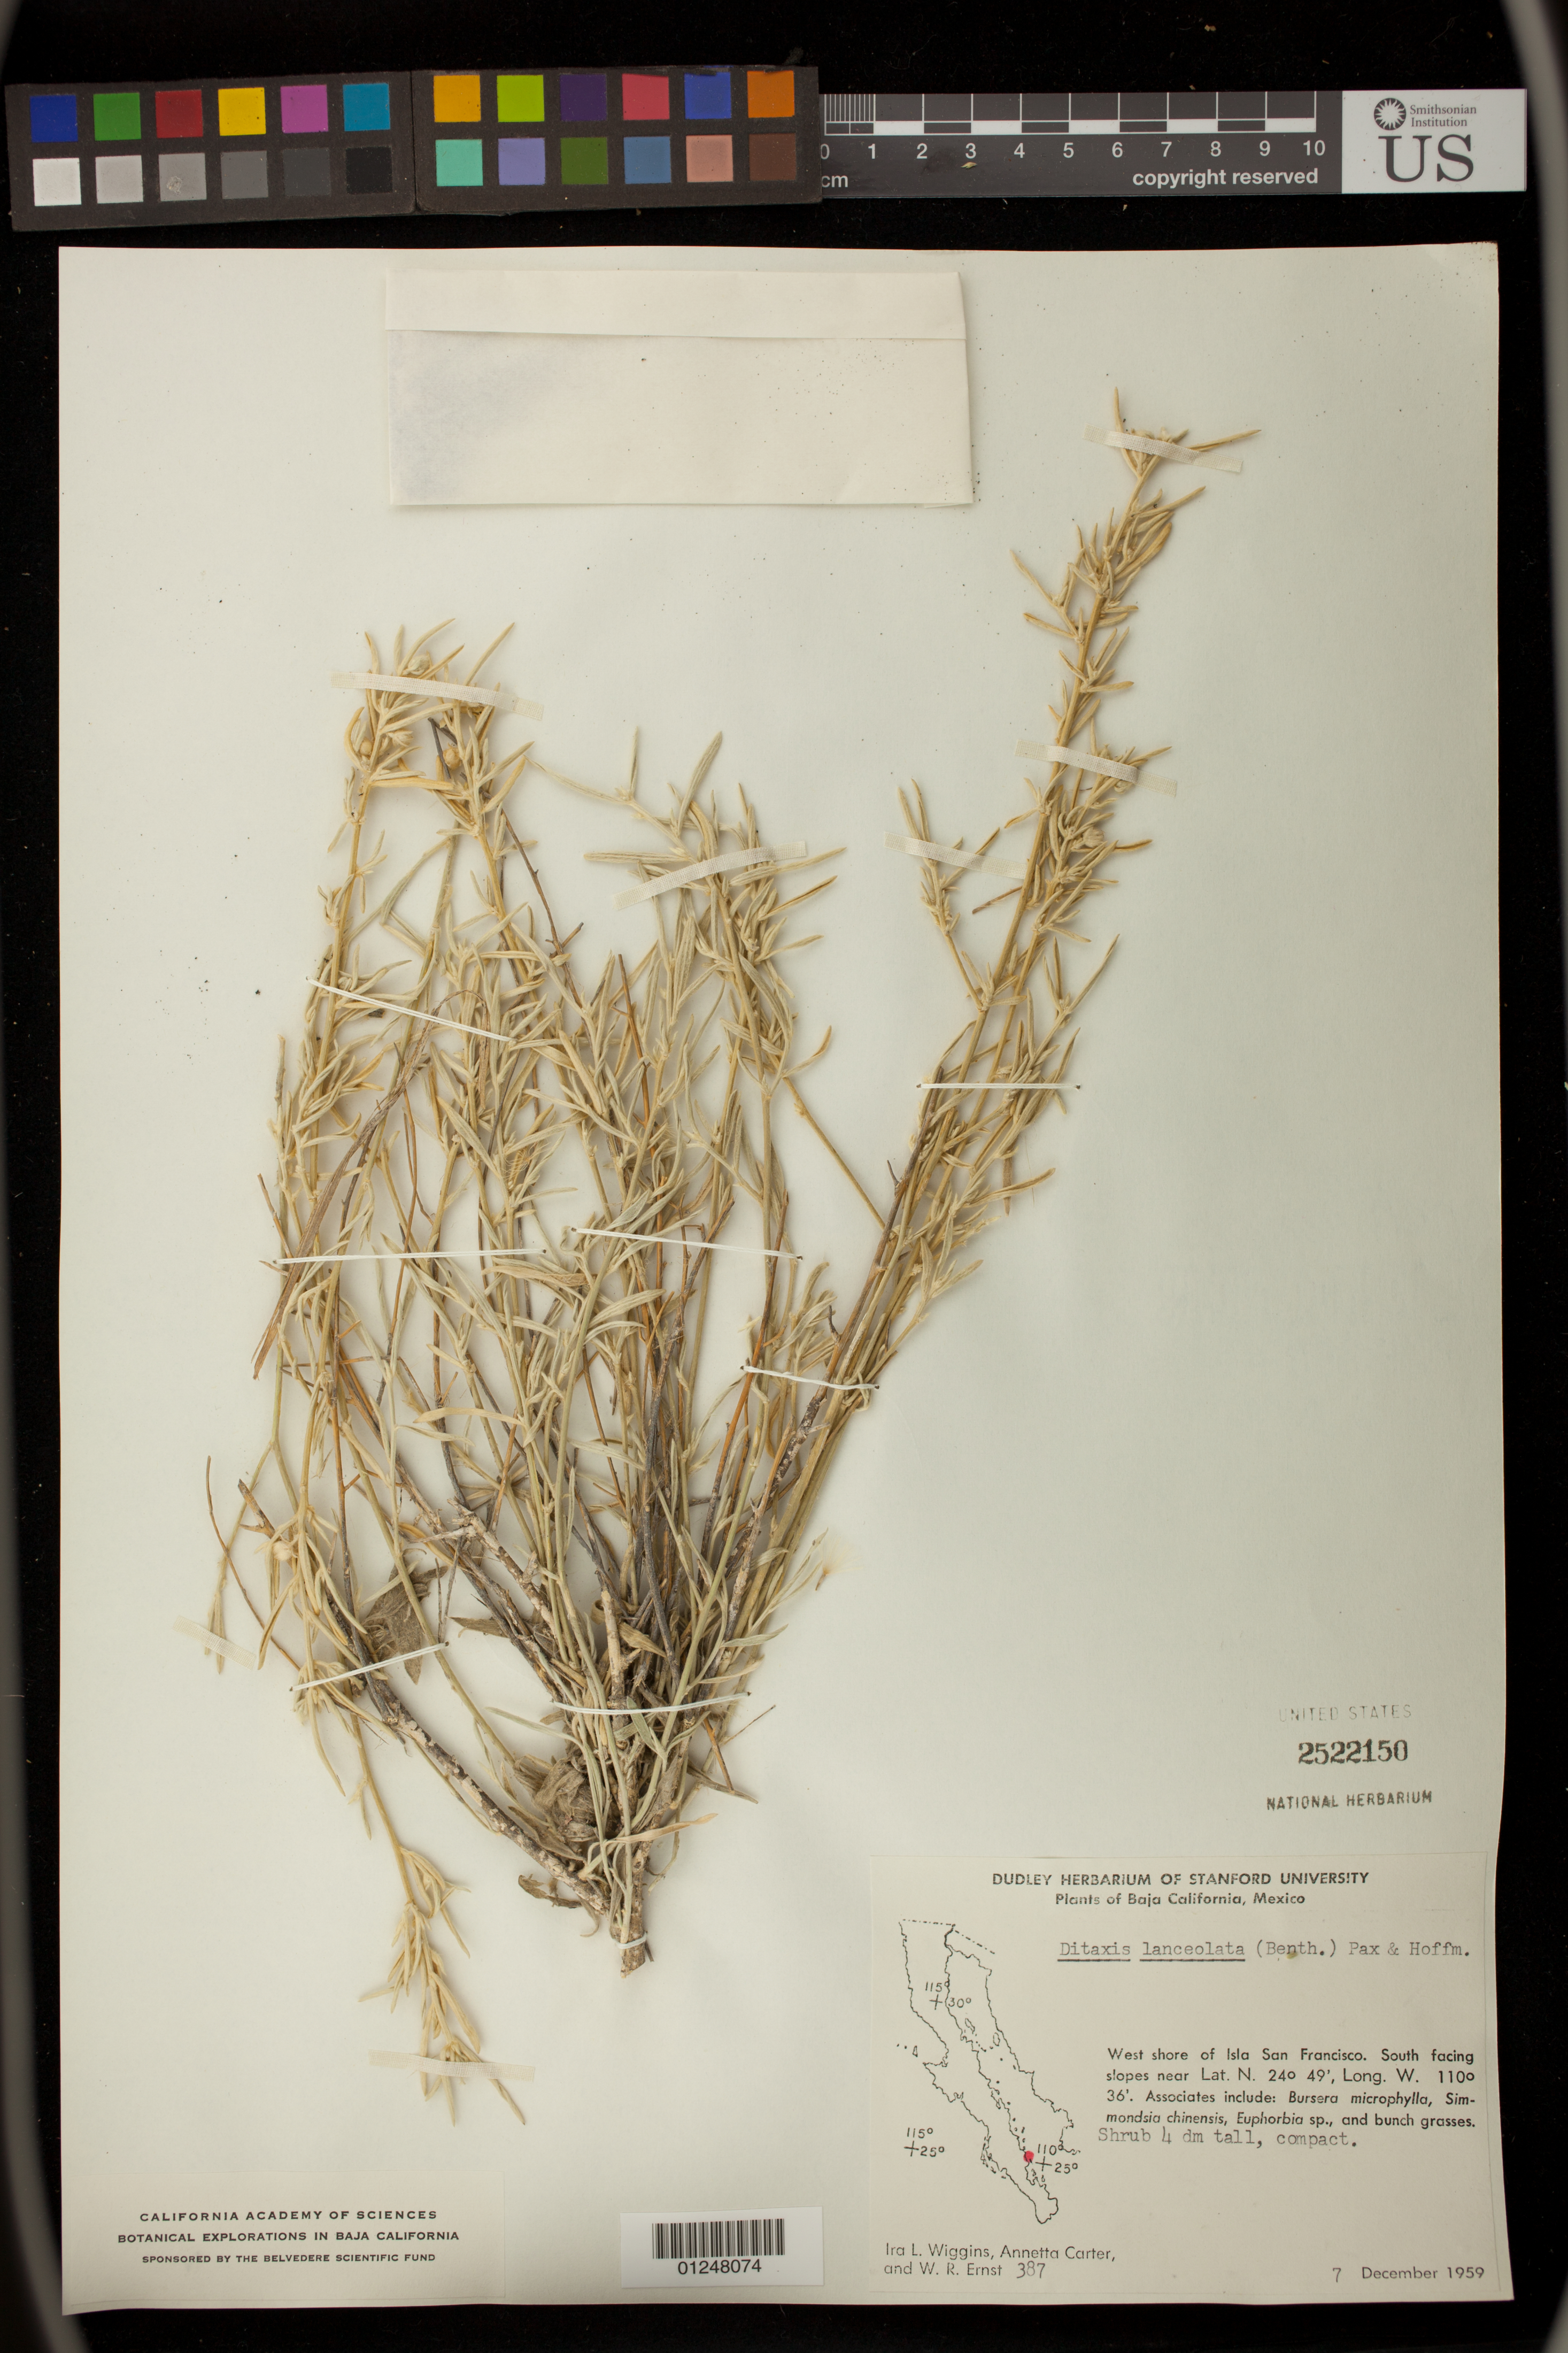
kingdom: Plantae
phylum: Tracheophyta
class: Magnoliopsida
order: Malpighiales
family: Euphorbiaceae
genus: Argythamnia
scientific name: Argythamnia lanceolata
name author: (Benth.) Müll. Arg.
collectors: I. L. Wiggins, A. M. Carter & W. R. Ernst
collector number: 387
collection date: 1959-12-07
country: Mexico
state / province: Baja California Sur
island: San Francisco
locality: West shore of Isla San Francisco. South facing slopes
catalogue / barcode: US 2522150